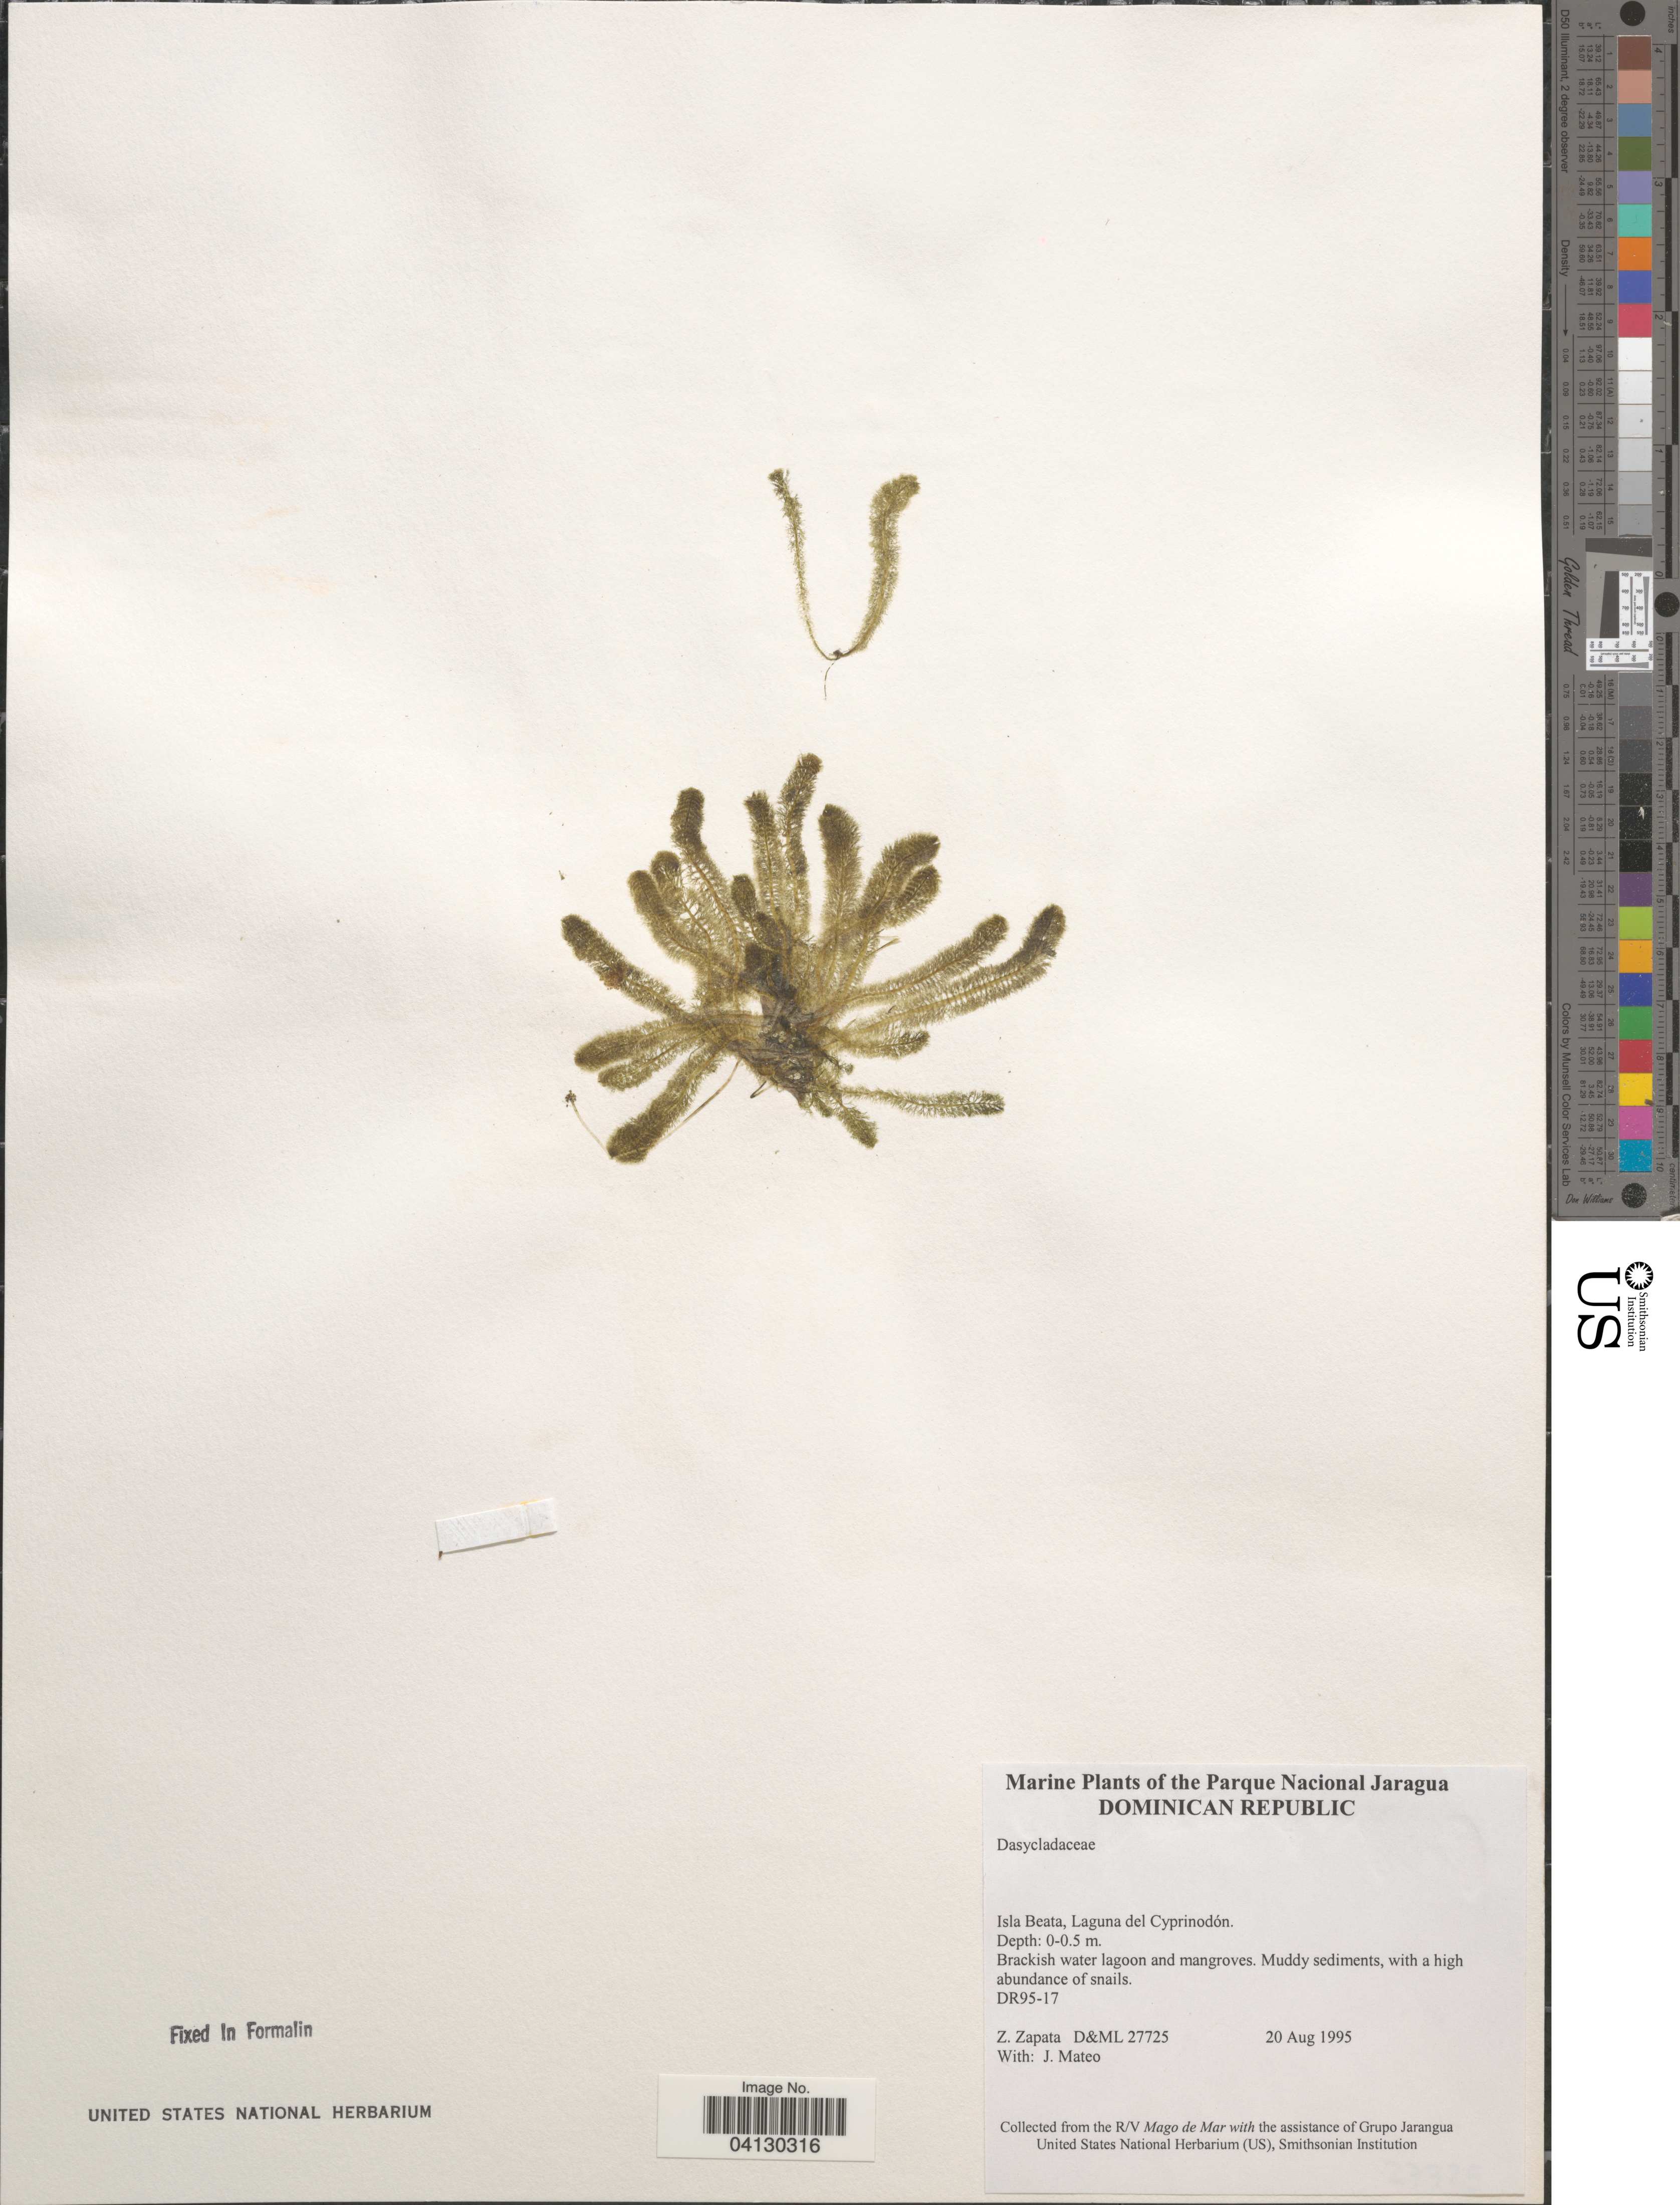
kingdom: Plantae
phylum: Chlorophyta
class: Ulvophyceae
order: Dasycladales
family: Dasycladaceae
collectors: Z. Zapata & J. Mateo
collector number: D&ML27725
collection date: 1995-08-20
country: Dominican Republic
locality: The Parque Nacional Jaragua. Isla Beata, Laguna del Cyprinodón.